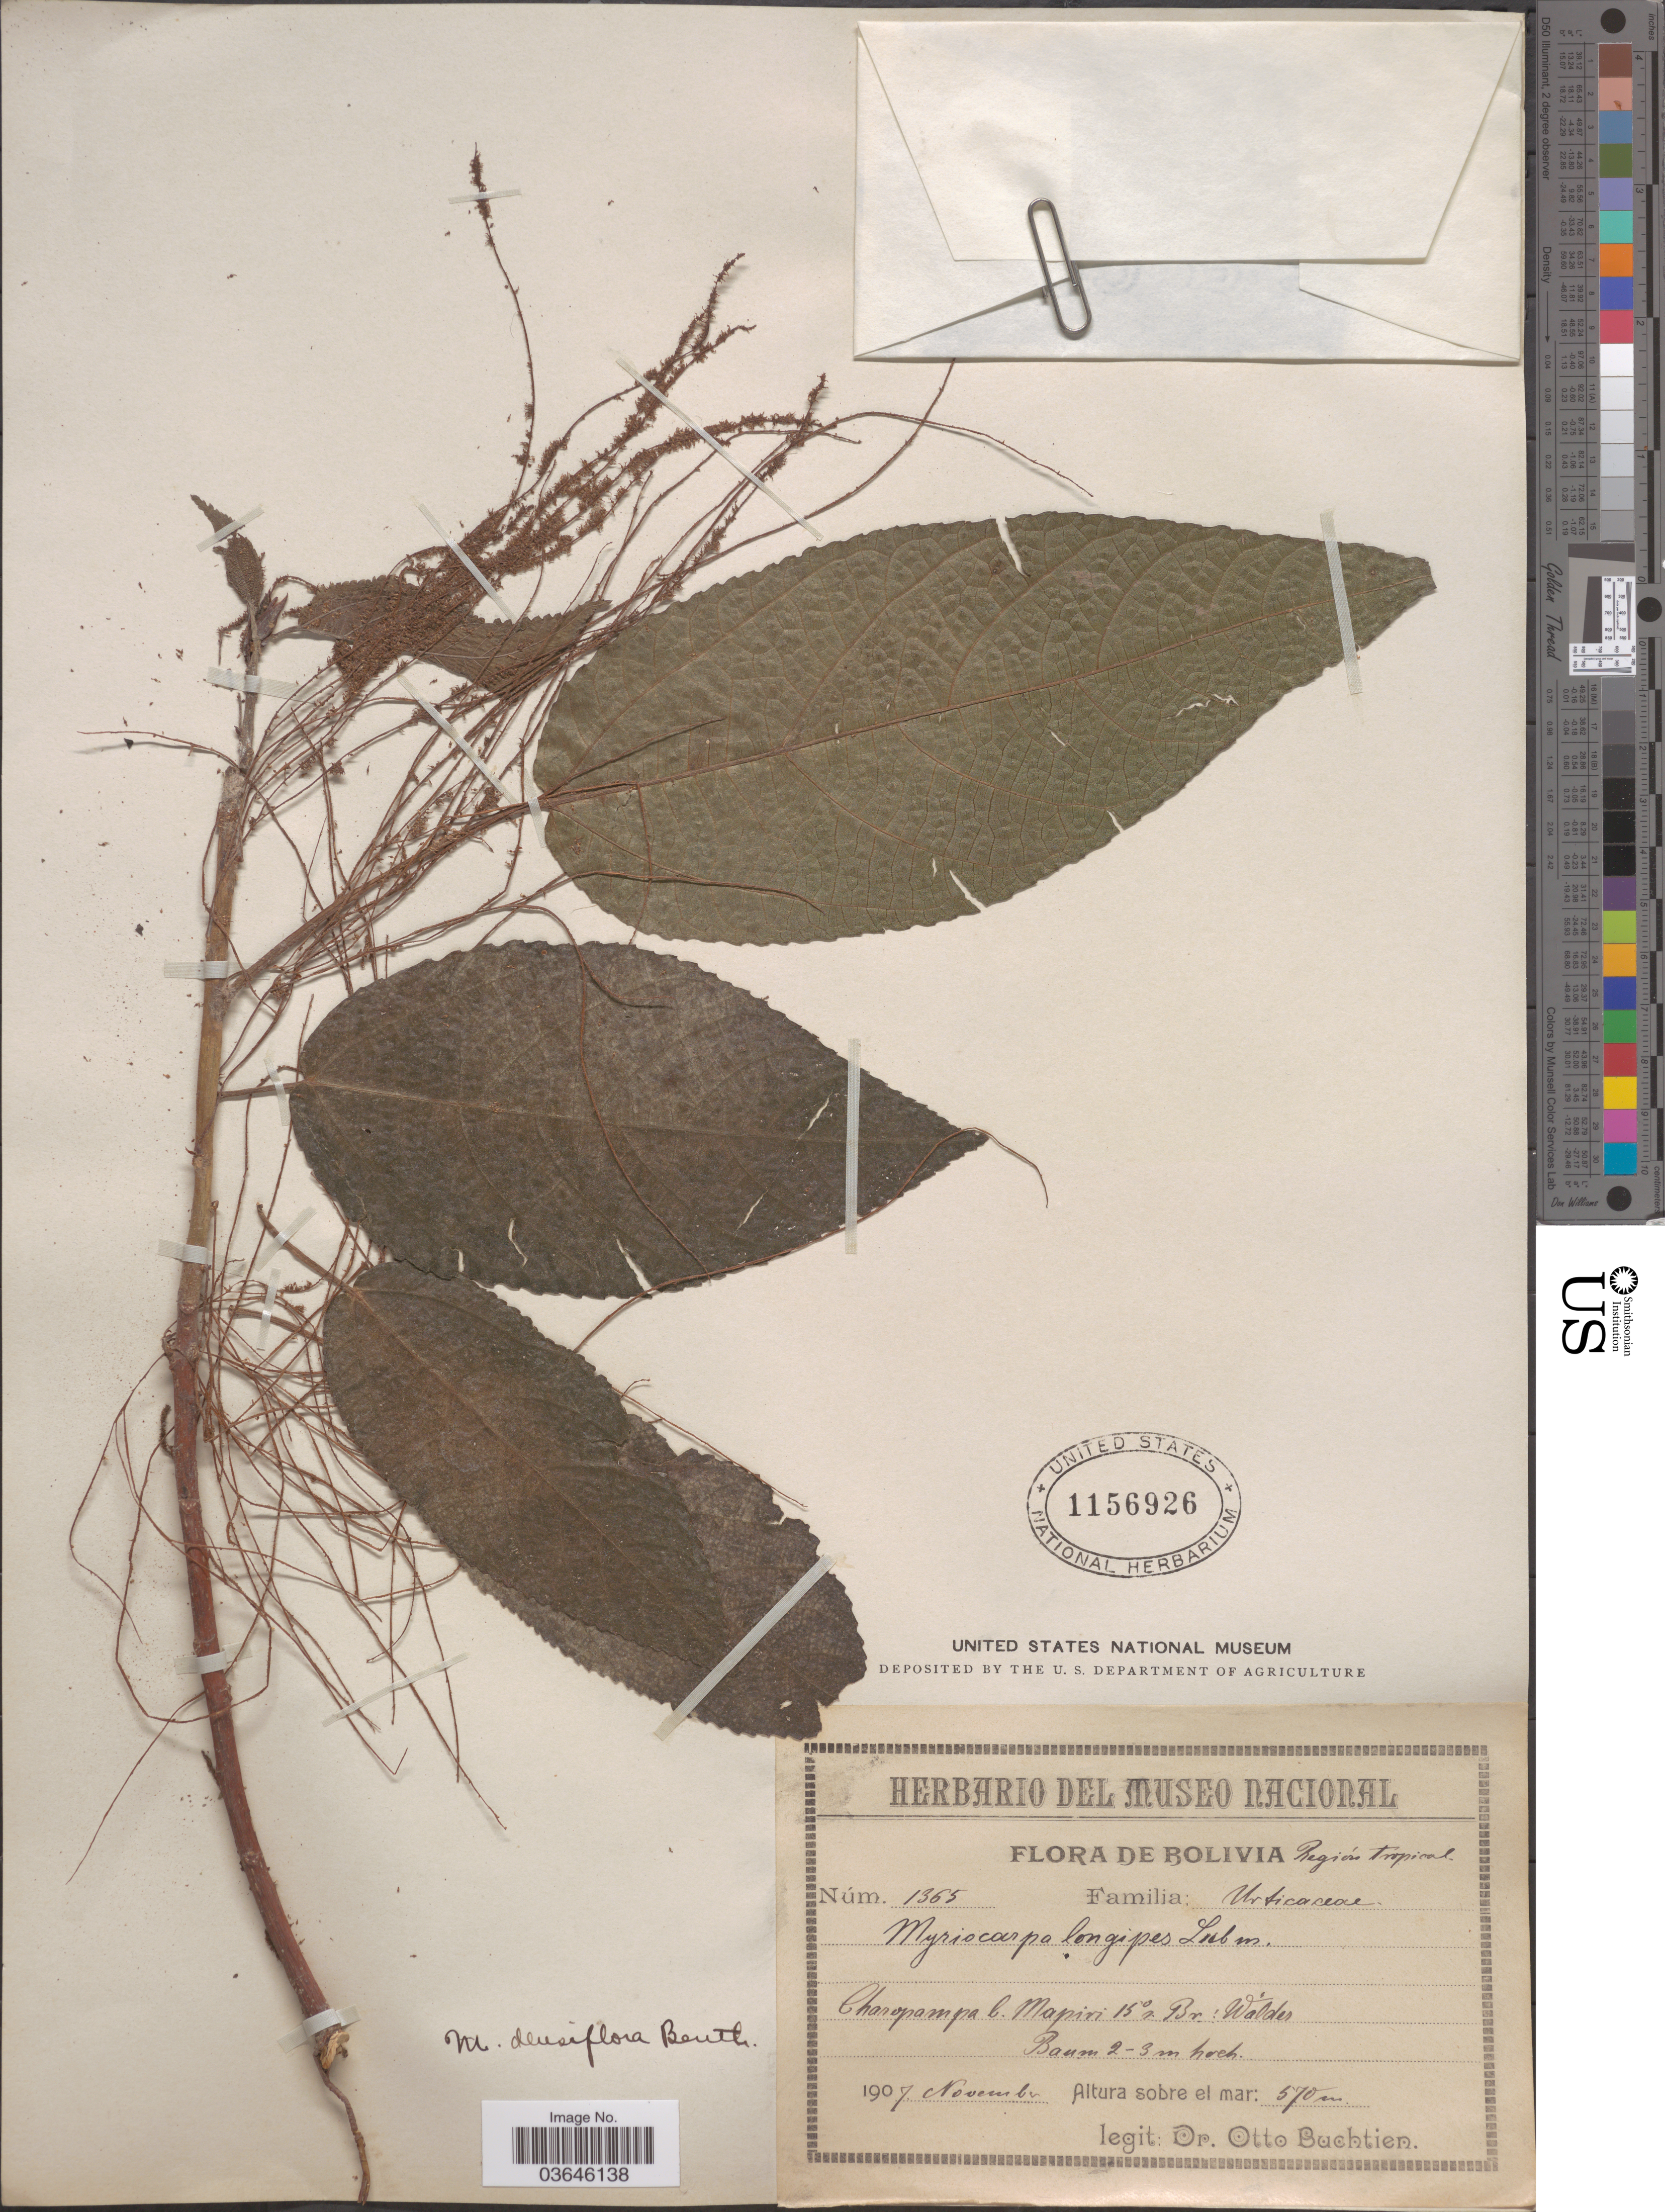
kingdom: Plantae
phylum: Tracheophyta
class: Magnoliopsida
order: Rosales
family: Urticaceae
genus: Myriocarpa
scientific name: Myriocarpa stipitata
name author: Benth.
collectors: O. Buchtien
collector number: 1365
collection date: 1907-11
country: Bolivia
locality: Región tropical. Charopampa C. Mapiri Br: Wáldes.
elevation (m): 570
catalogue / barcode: US 1156926